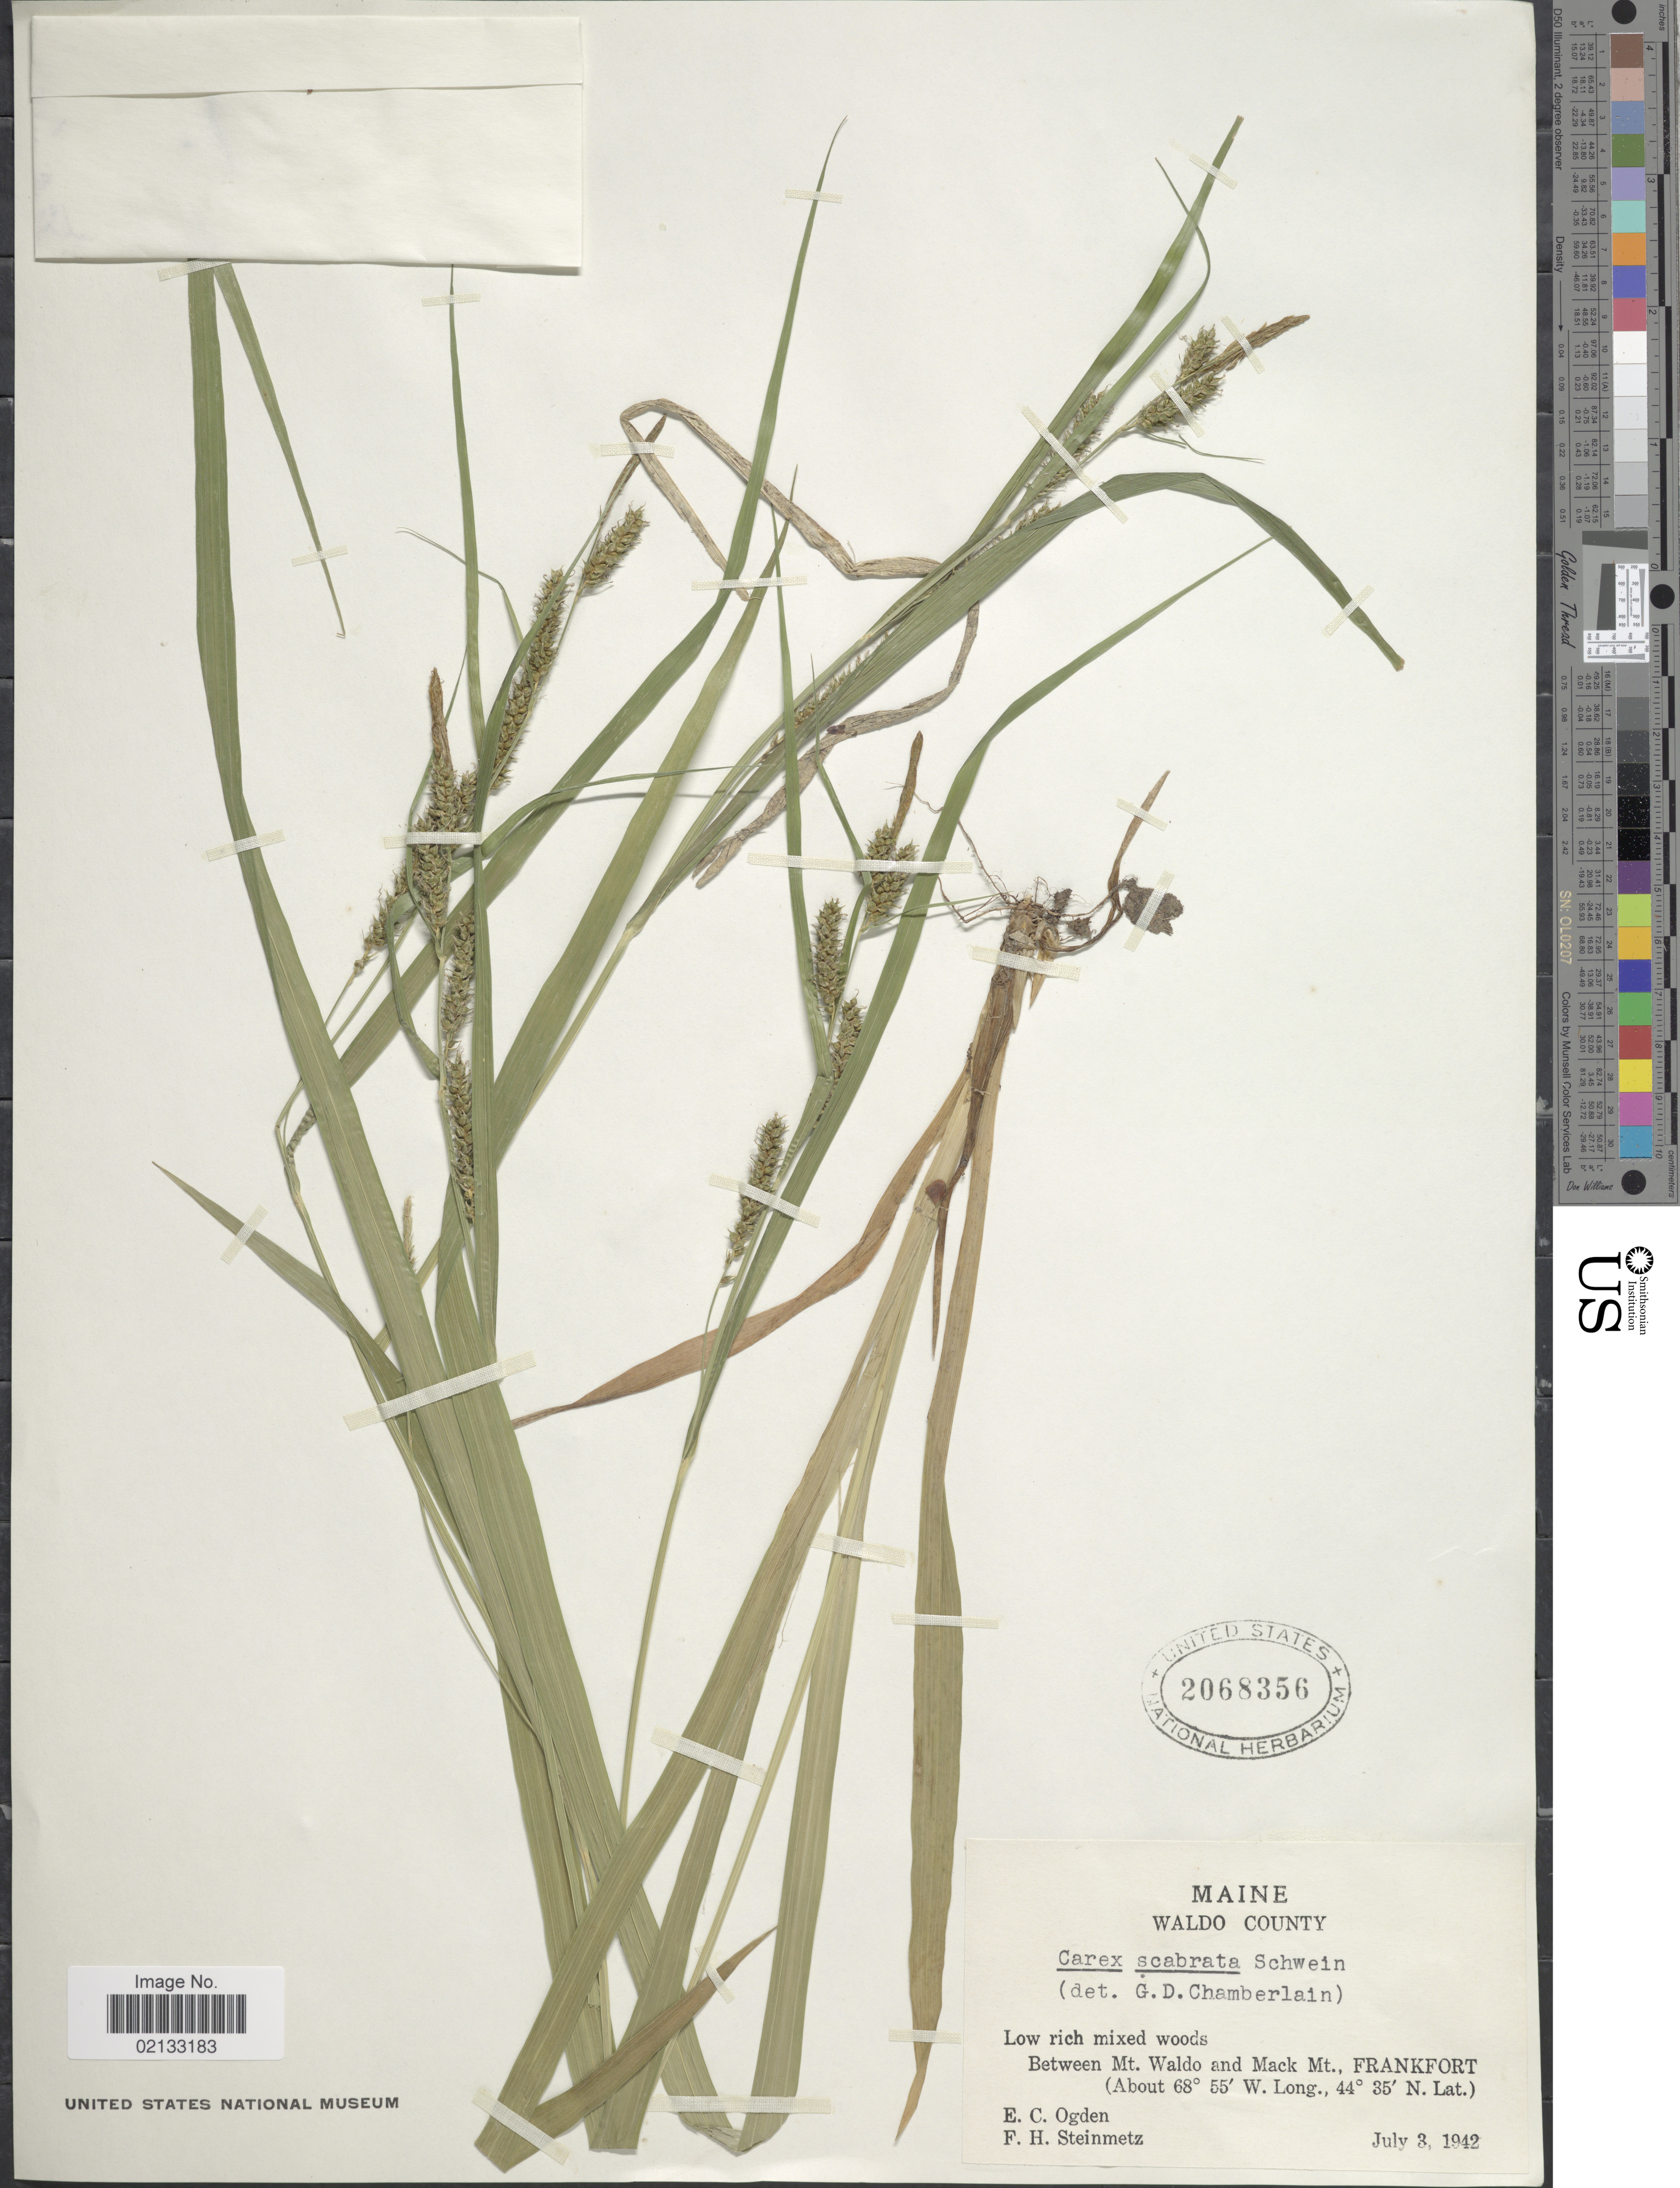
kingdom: Plantae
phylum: Tracheophyta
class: Liliopsida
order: Poales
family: Cyperaceae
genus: Carex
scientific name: Carex scabrata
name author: Schwein.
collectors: E. Ogden & F. H. Steinmetz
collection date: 1942-07-03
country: United States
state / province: Maine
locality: Waldo County. Between Mt. Waldo and Mack Mt., Frankfort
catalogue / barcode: US 2068356